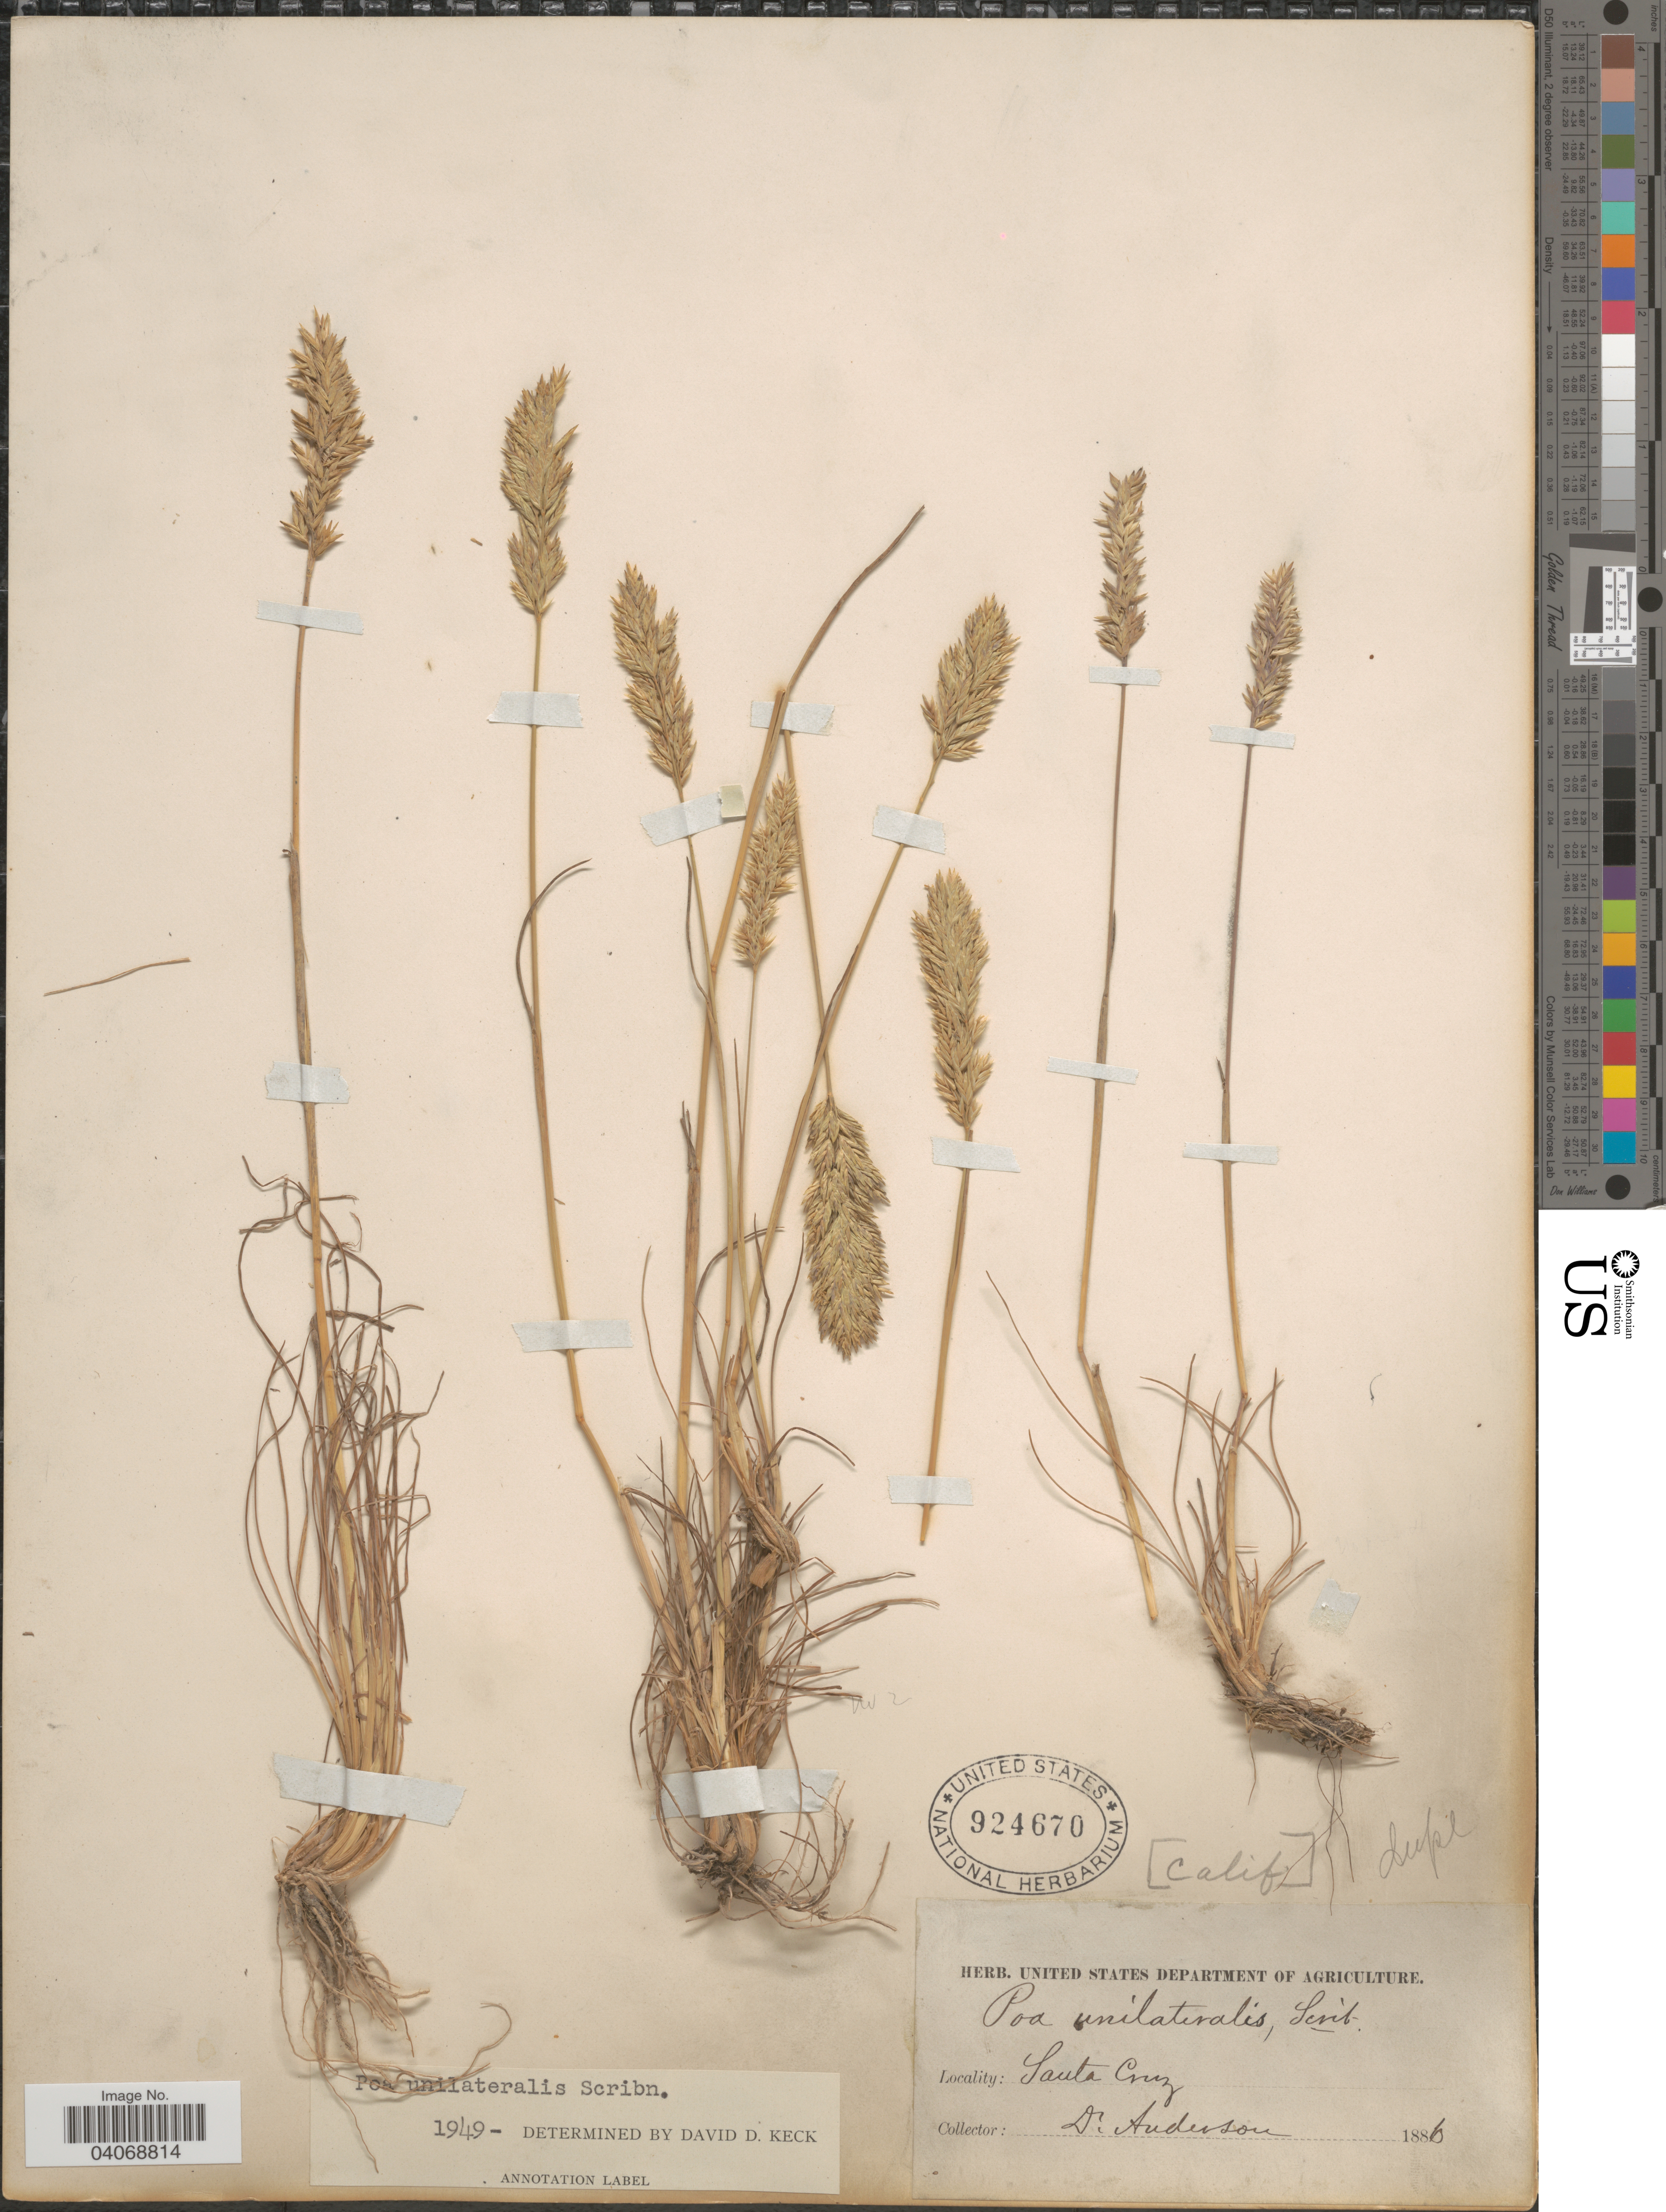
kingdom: Plantae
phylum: Tracheophyta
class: Liliopsida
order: Poales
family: Poaceae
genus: Poa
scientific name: Poa unilateralis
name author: Scribn. ex Vasey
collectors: -- Anderson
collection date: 1886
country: United States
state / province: California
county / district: Santa Cruz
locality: Santa Cruz.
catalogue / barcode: US 924670